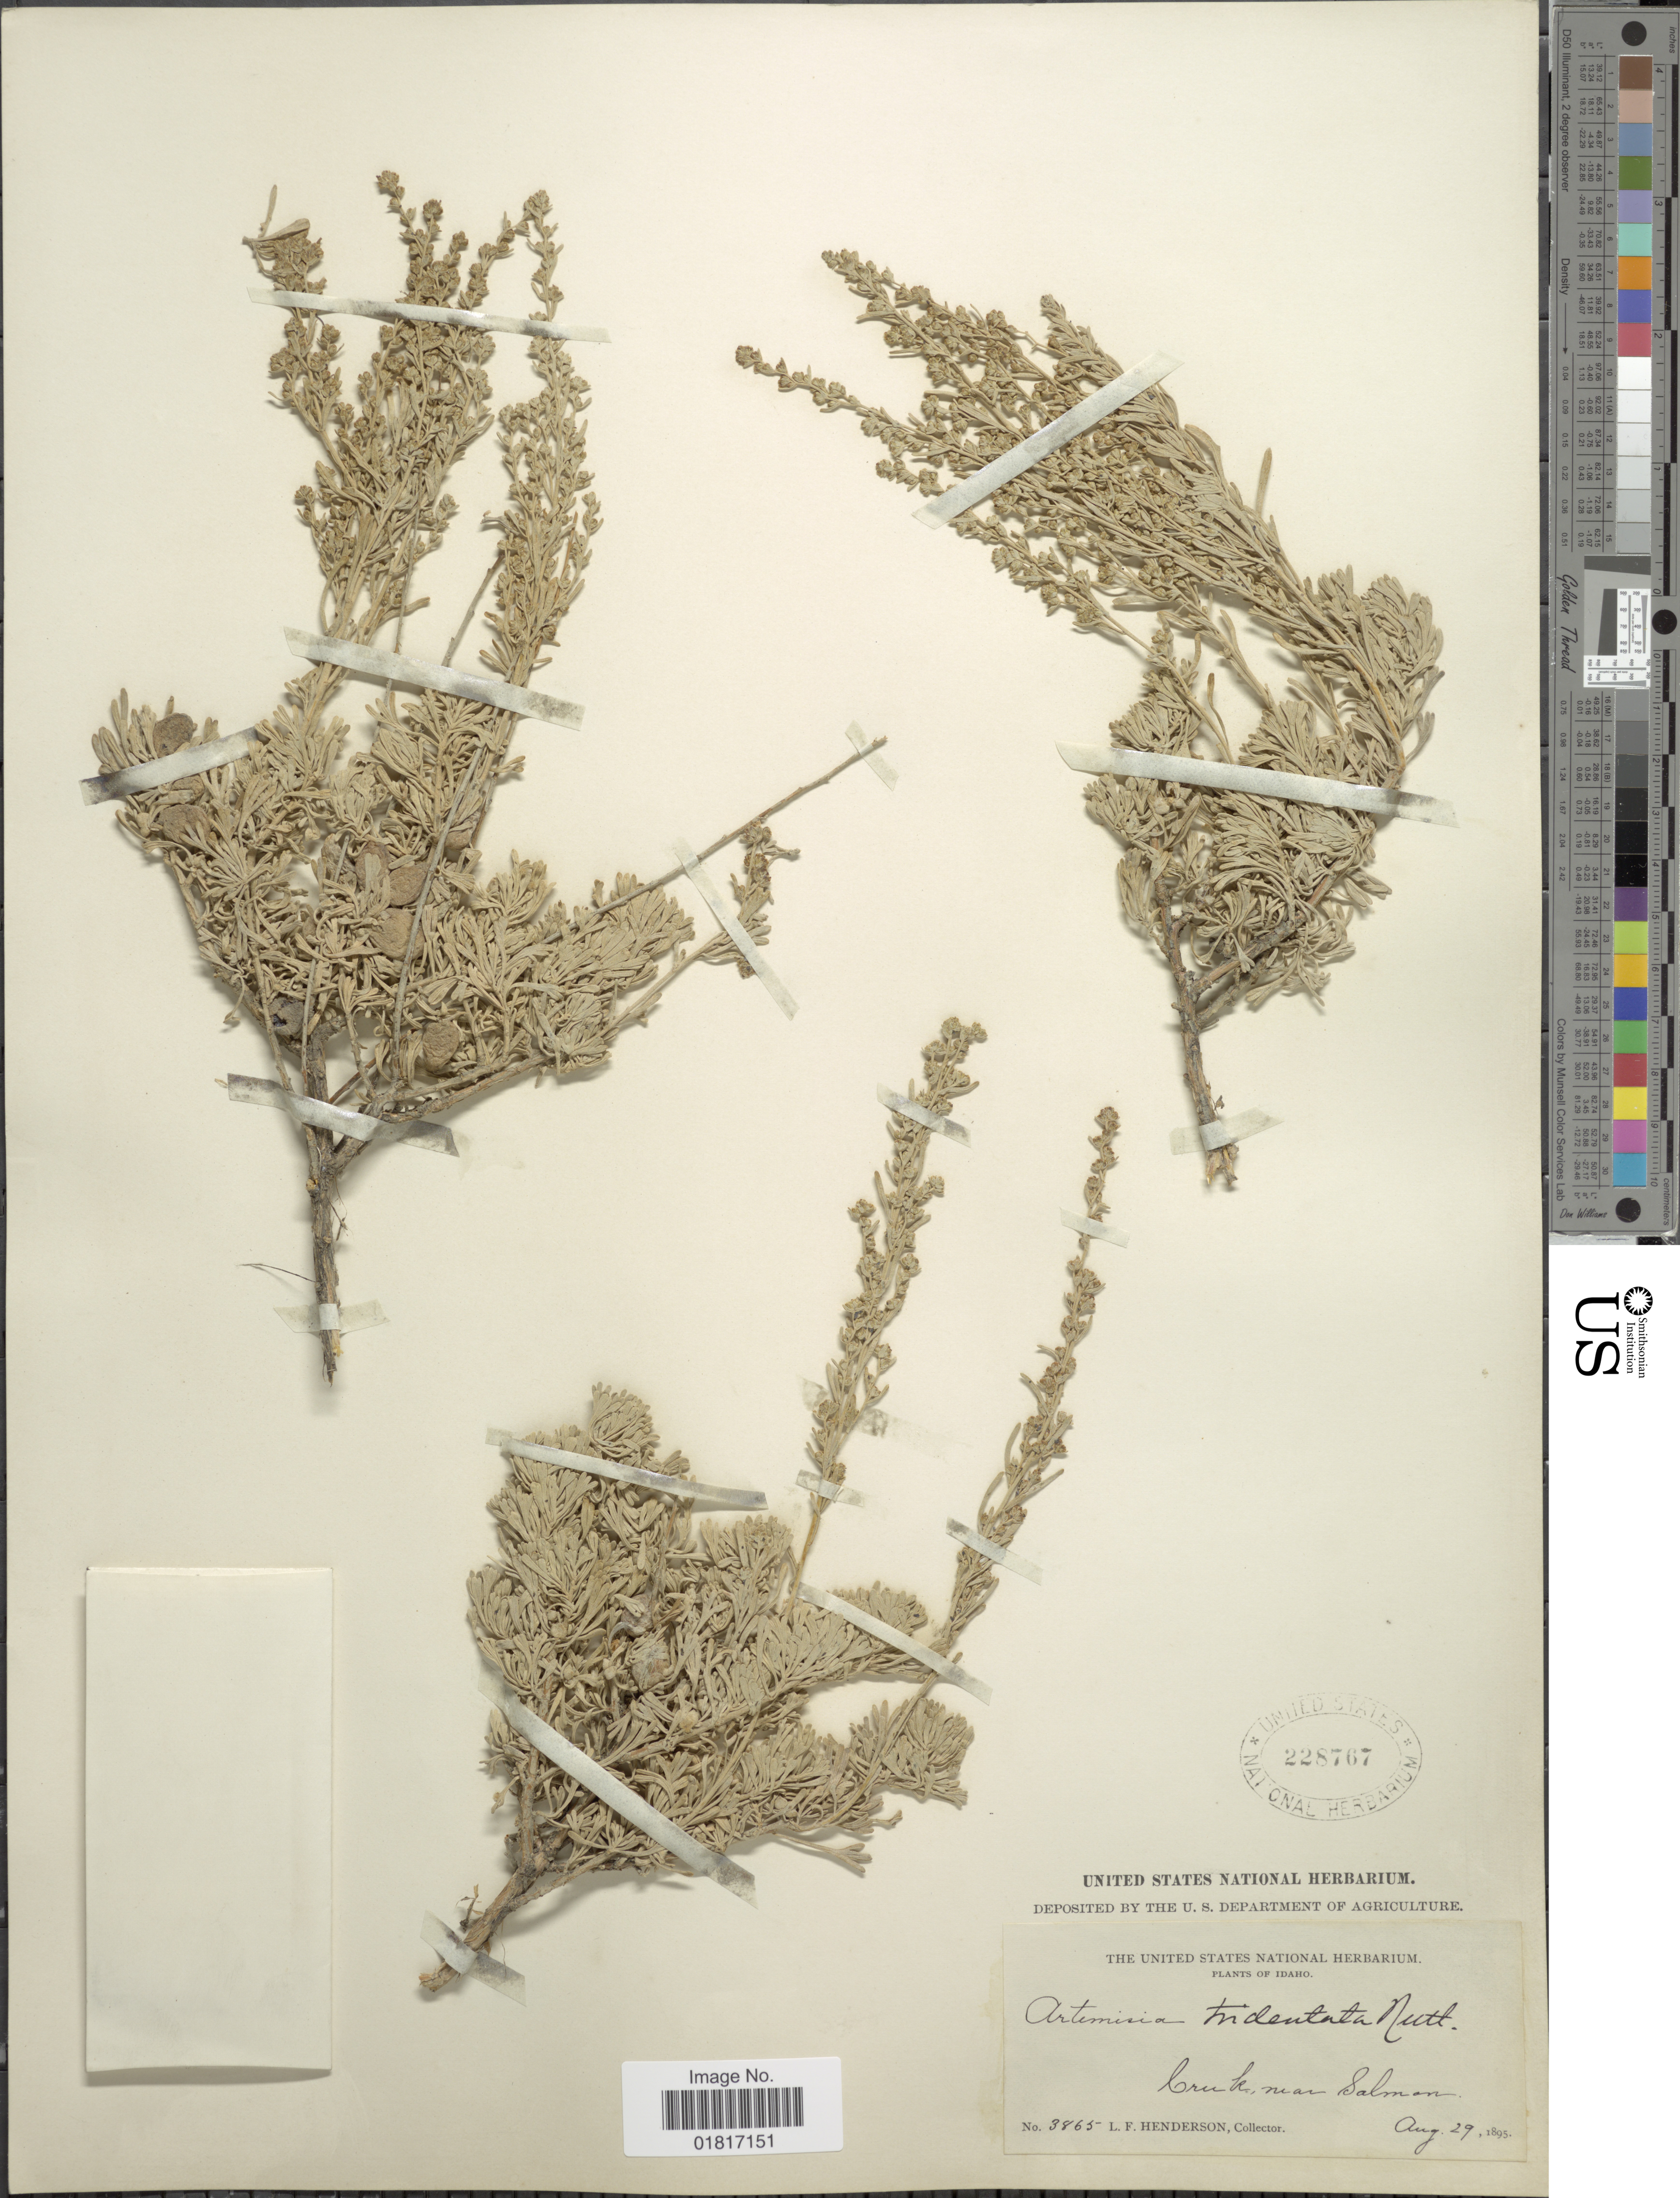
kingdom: Plantae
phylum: Tracheophyta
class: Magnoliopsida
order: Asterales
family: Asteraceae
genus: Artemisia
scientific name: Artemisia tridentata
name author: Nutt.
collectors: L. Henderson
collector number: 3865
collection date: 1895-08-29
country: United States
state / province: Idaho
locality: Creek, near Salmon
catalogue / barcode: US 228767